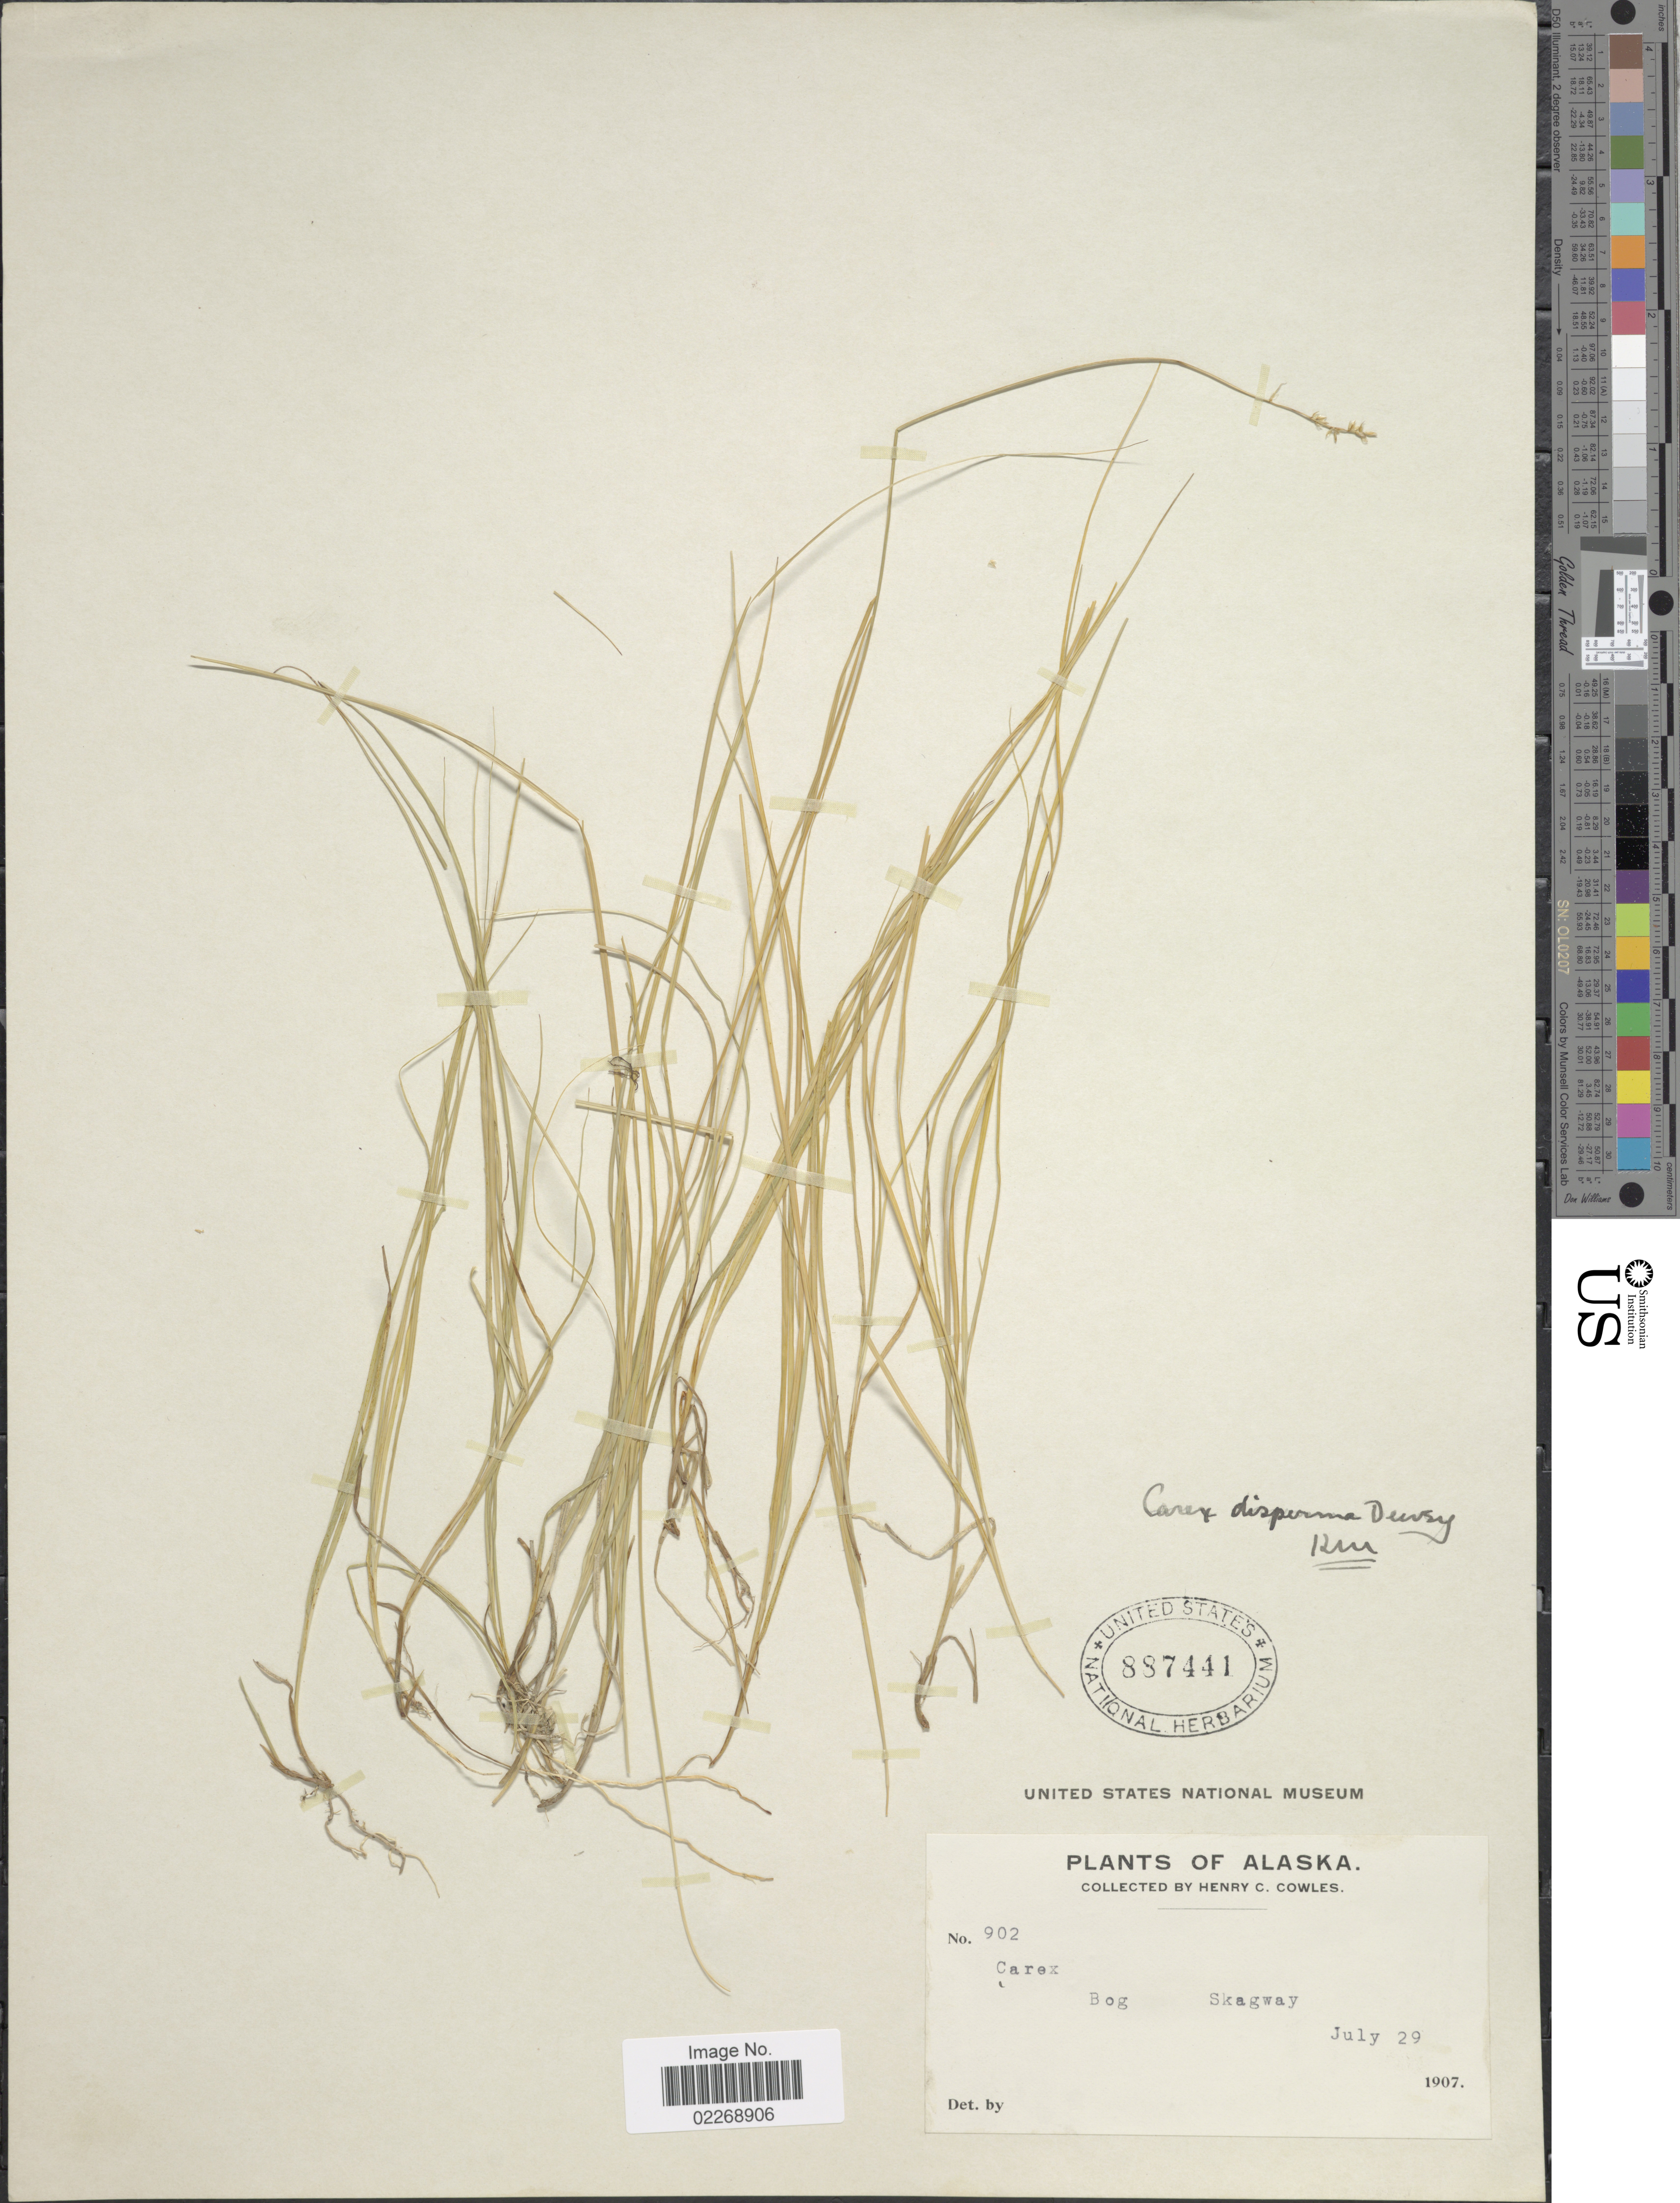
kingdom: Plantae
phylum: Tracheophyta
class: Liliopsida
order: Poales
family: Cyperaceae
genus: Carex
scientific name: Carex disperma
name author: Dewey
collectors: H. Cowles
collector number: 902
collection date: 1907-07-29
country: United States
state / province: Alaska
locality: Bog, Skagway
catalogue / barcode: US 887441